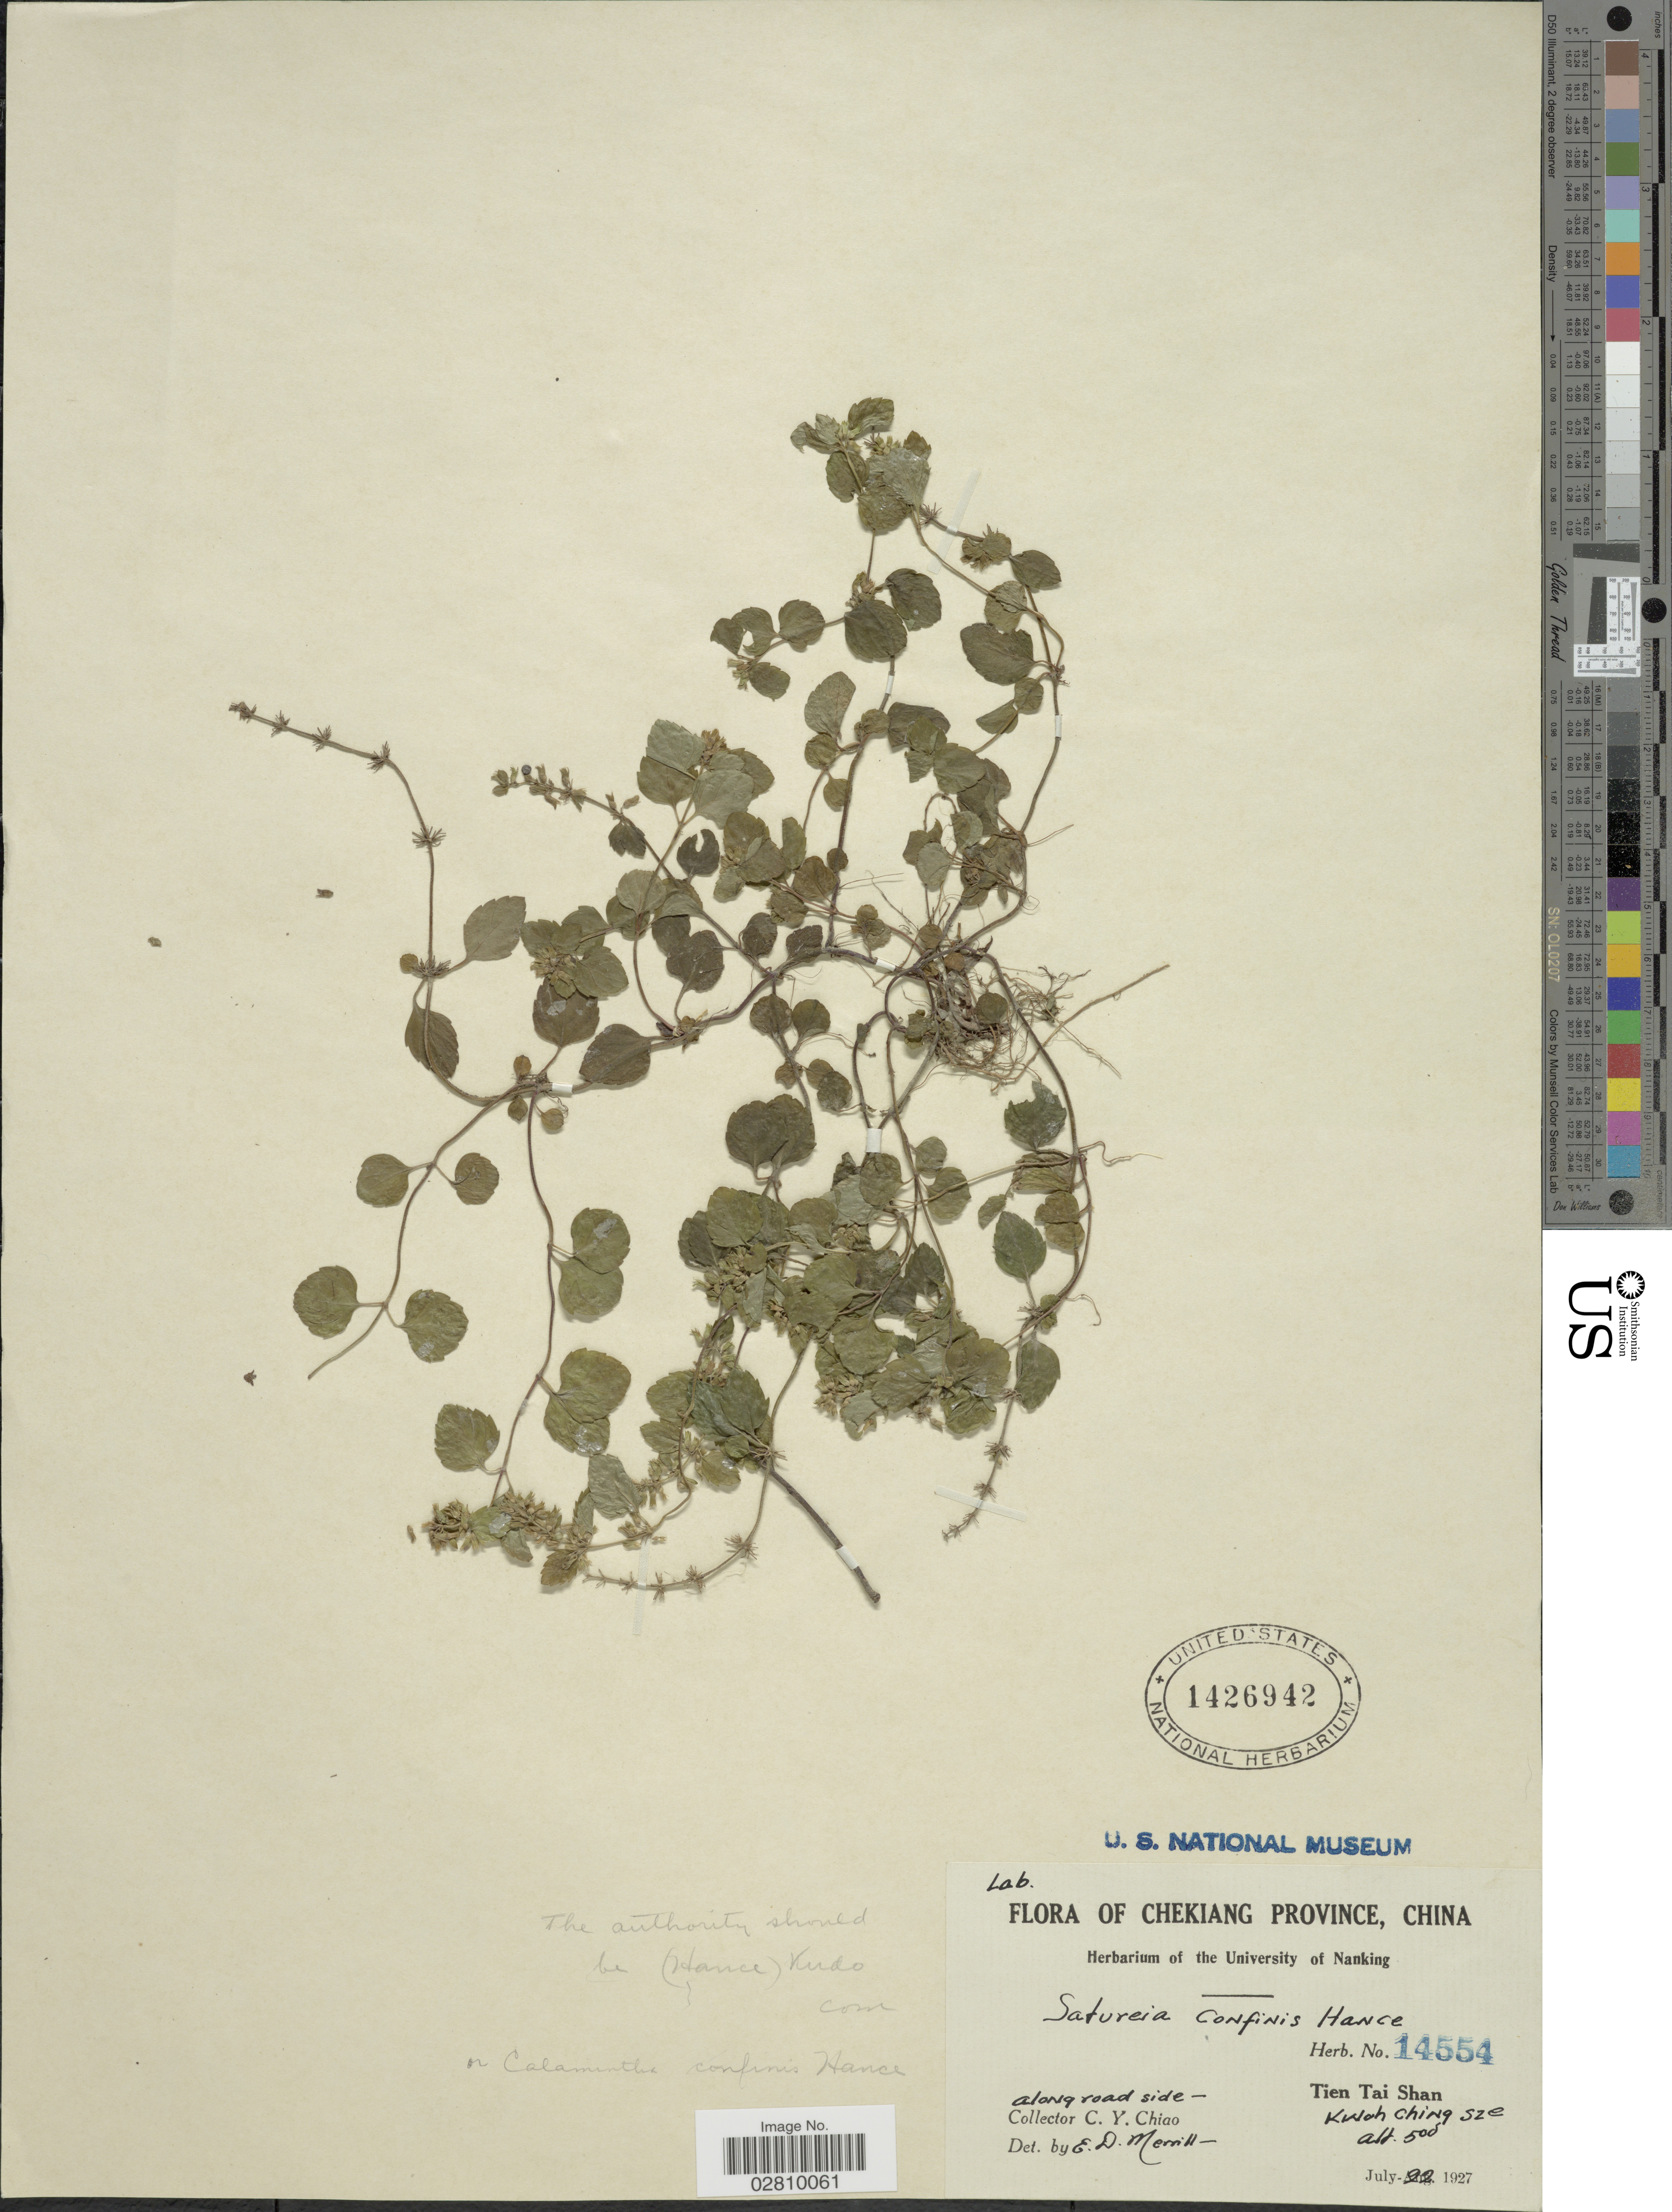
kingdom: Plantae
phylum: Tracheophyta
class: Magnoliopsida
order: Lamiales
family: Lamiaceae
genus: Calamintha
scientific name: Calamintha confinis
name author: Hance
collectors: C. Y. Chiao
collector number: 14554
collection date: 1927-07-22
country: China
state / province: Zhejiang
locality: Chekiang Province. Tien Tai Shan, Kwah Ching Sze.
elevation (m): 152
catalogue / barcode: US 1426942